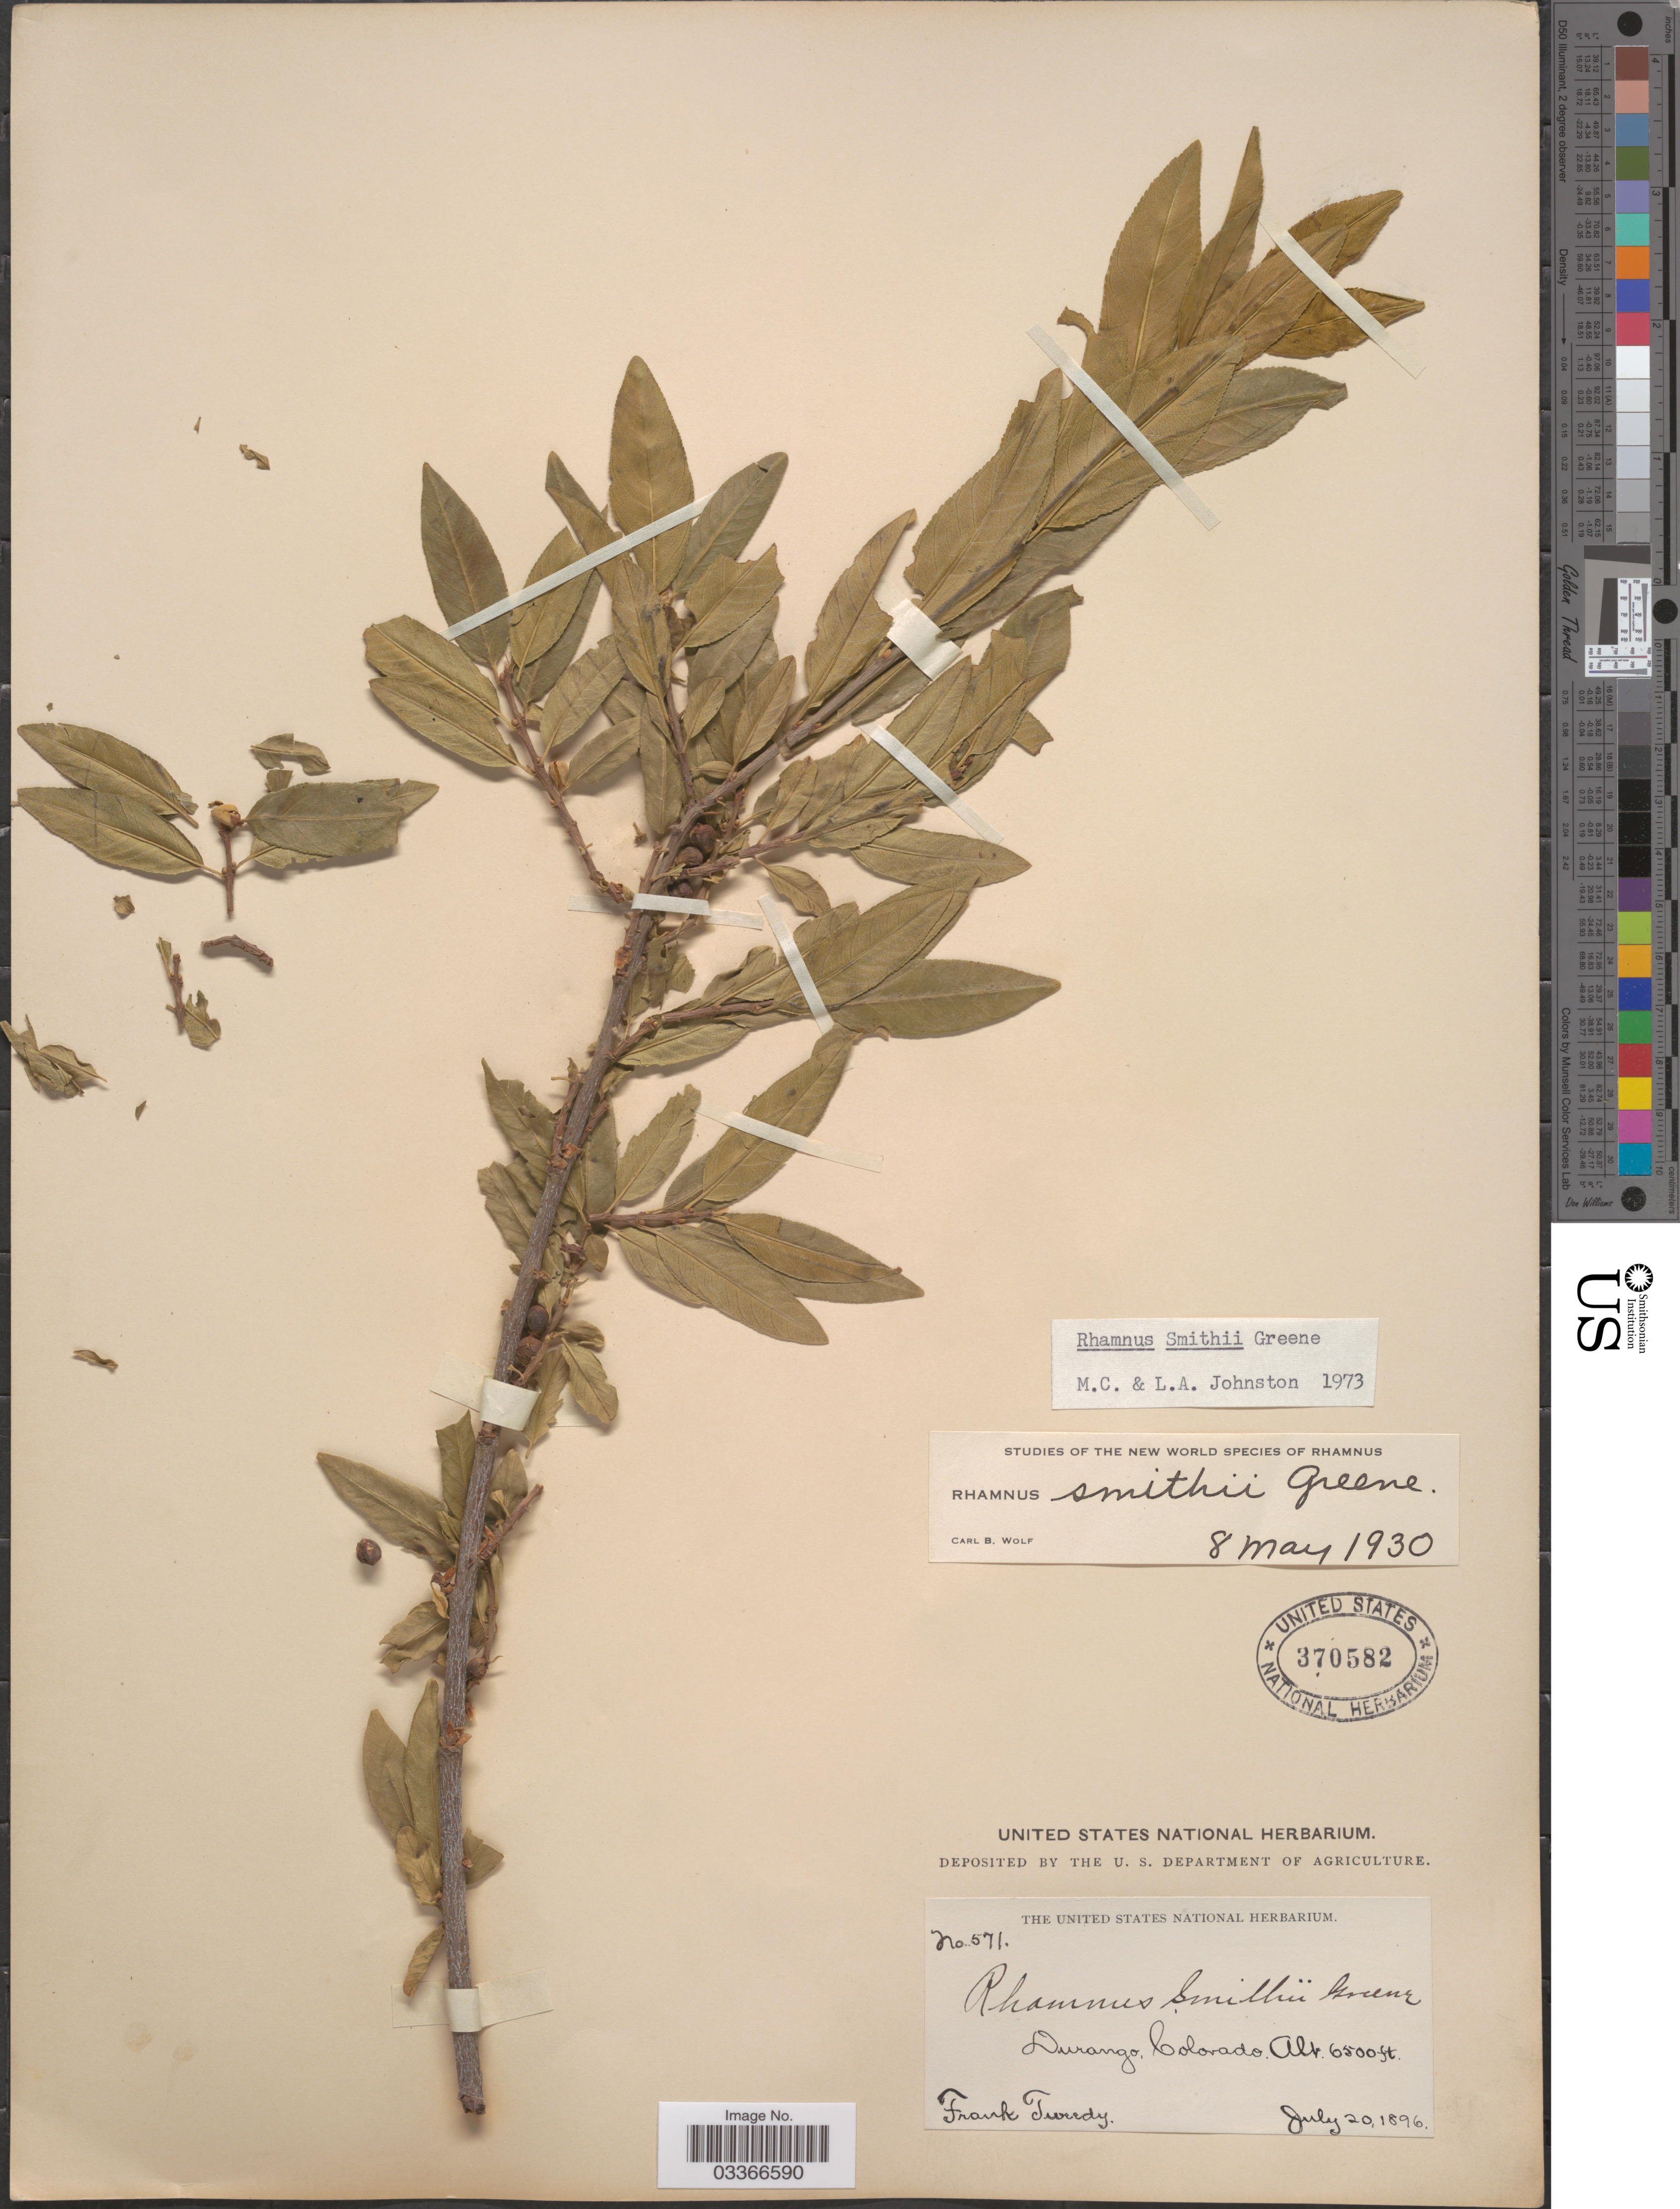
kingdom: Plantae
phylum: Tracheophyta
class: Magnoliopsida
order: Rosales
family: Rhamnaceae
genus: Rhamnus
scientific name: Rhamnus smithii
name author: Greene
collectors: F. Tweedy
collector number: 571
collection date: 1896-07-20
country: United States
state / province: Colorado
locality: Durango.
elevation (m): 1981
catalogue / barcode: US 370582